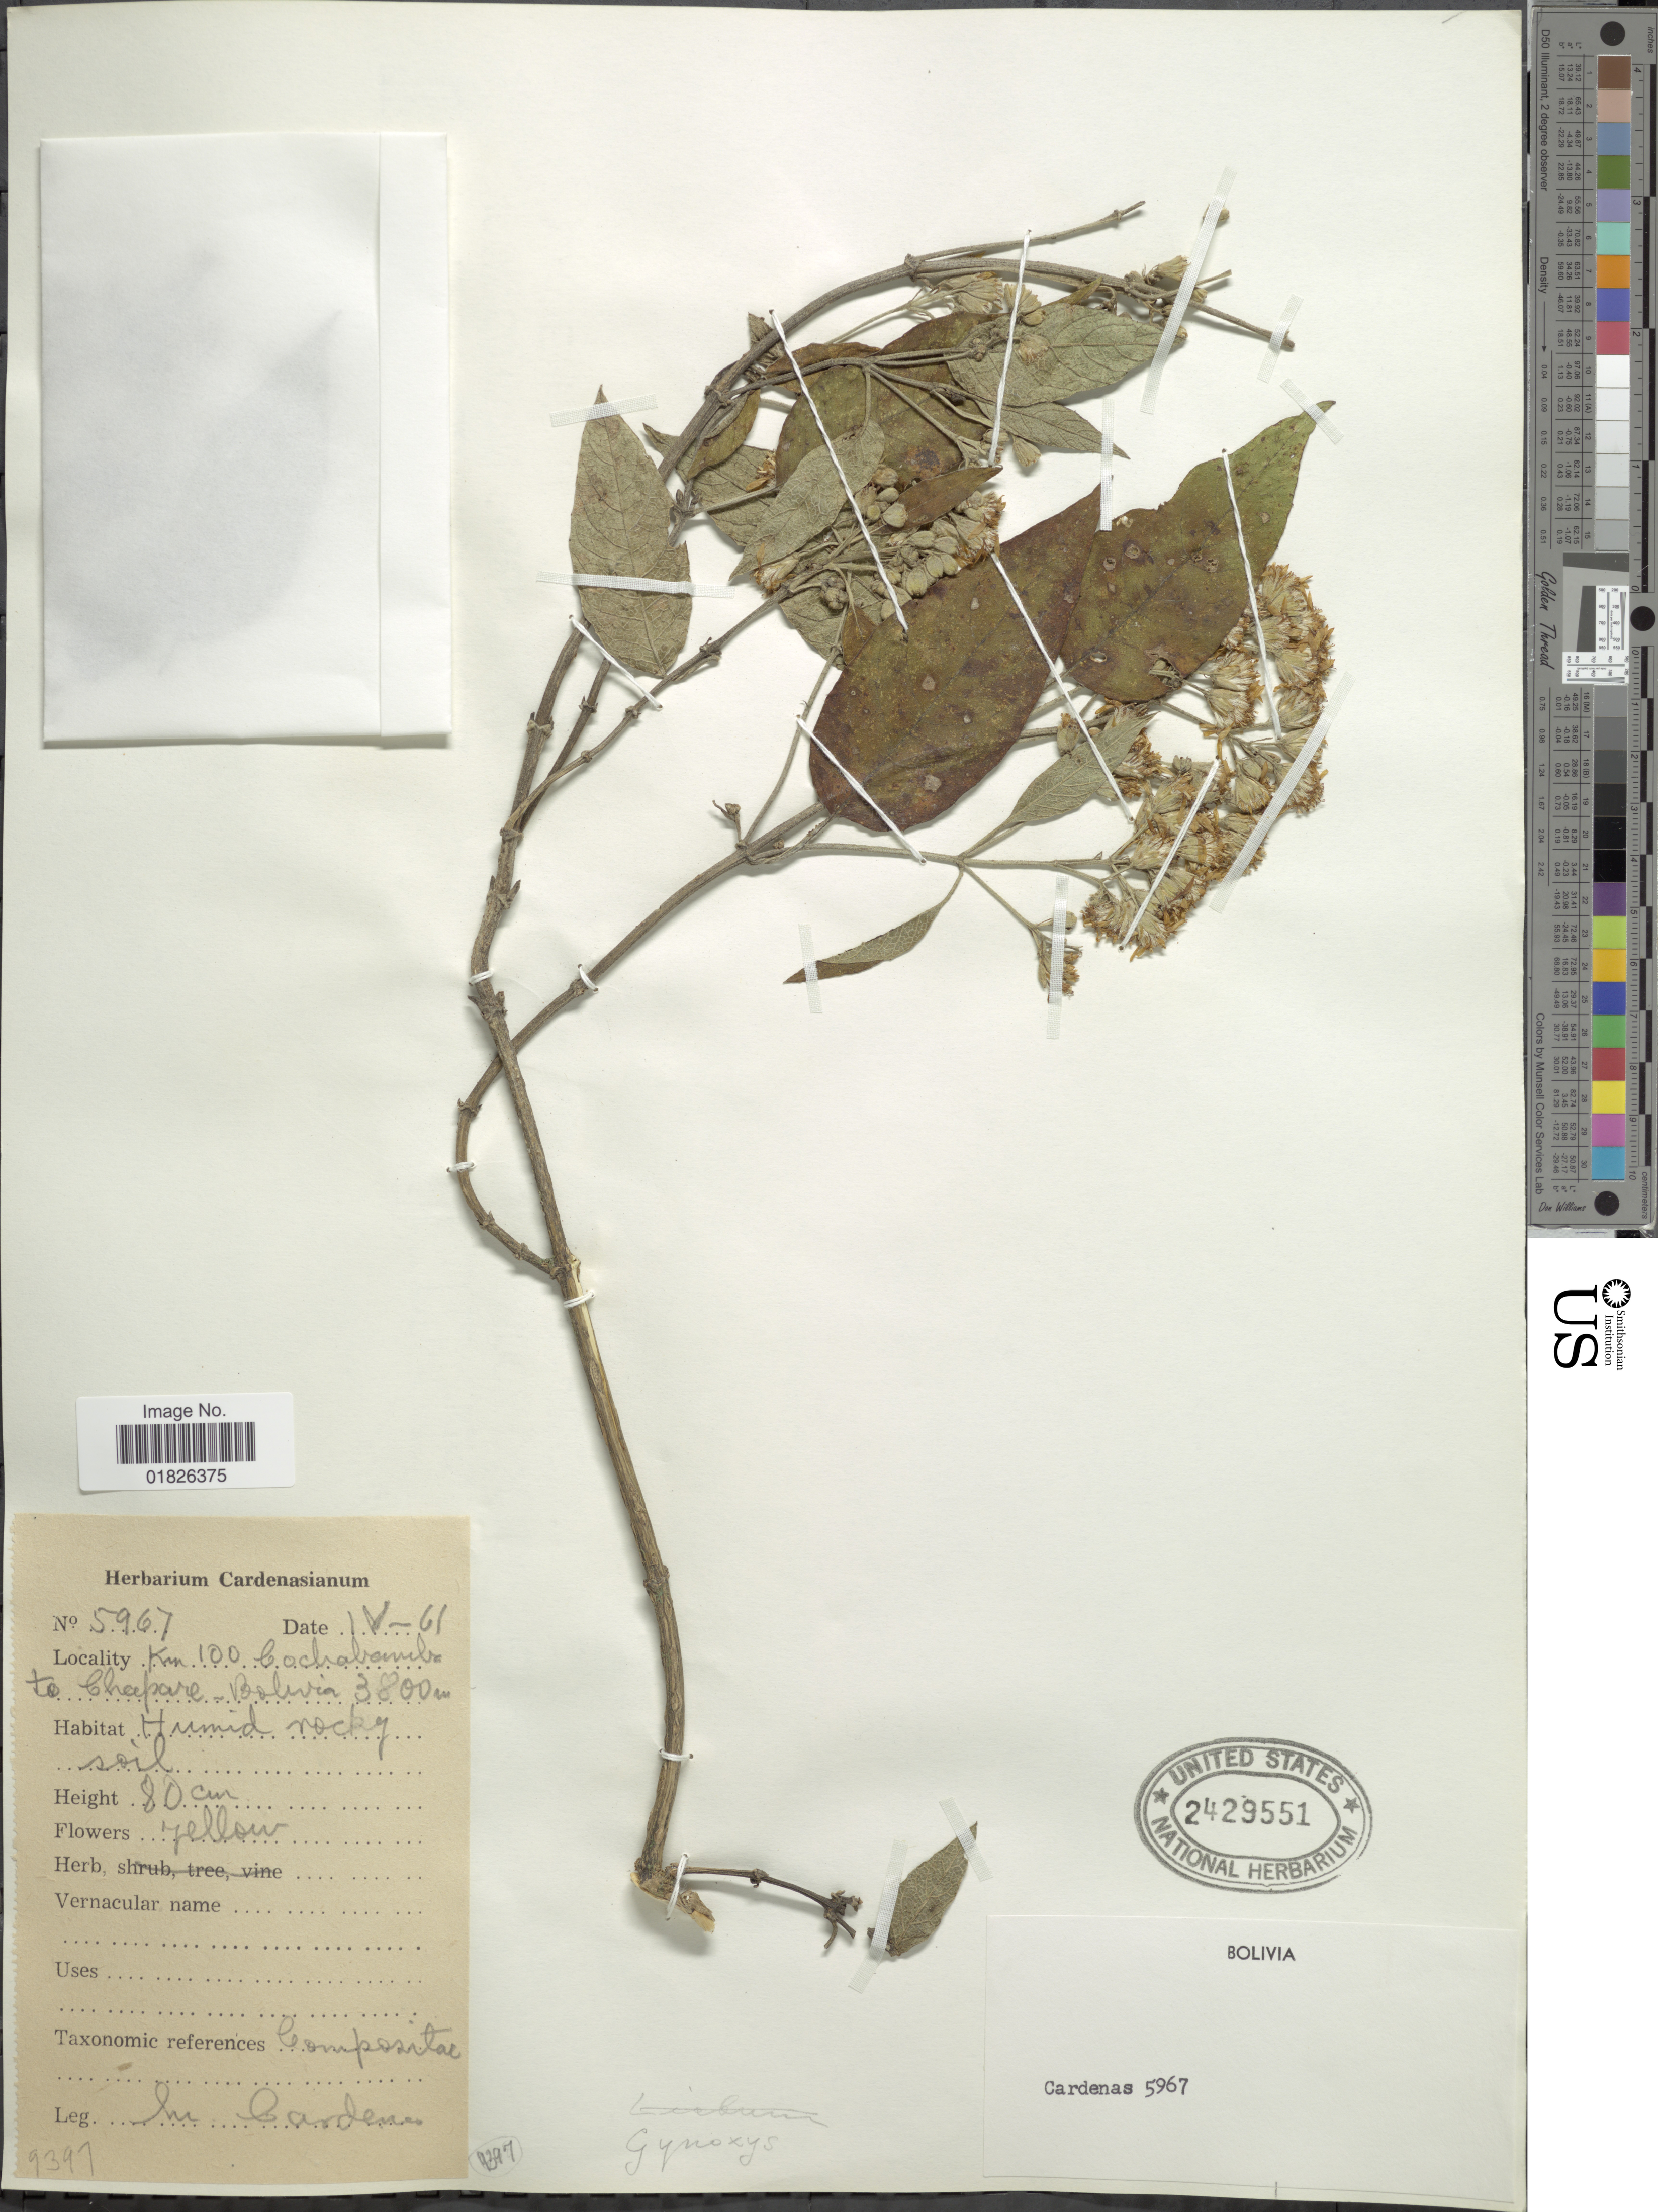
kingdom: Plantae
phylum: Tracheophyta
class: Magnoliopsida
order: Asterales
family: Asteraceae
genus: Gynoxys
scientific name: Gynoxys mandonii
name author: Sch. Bip. ex Rusby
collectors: M. Cárdenas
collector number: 5967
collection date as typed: Transcribed d/m/y: /4/61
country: Bolivia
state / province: Cochabamba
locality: Km 100 Cochabamba to Chapare-Bolivia.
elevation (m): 3800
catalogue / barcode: US 2429551